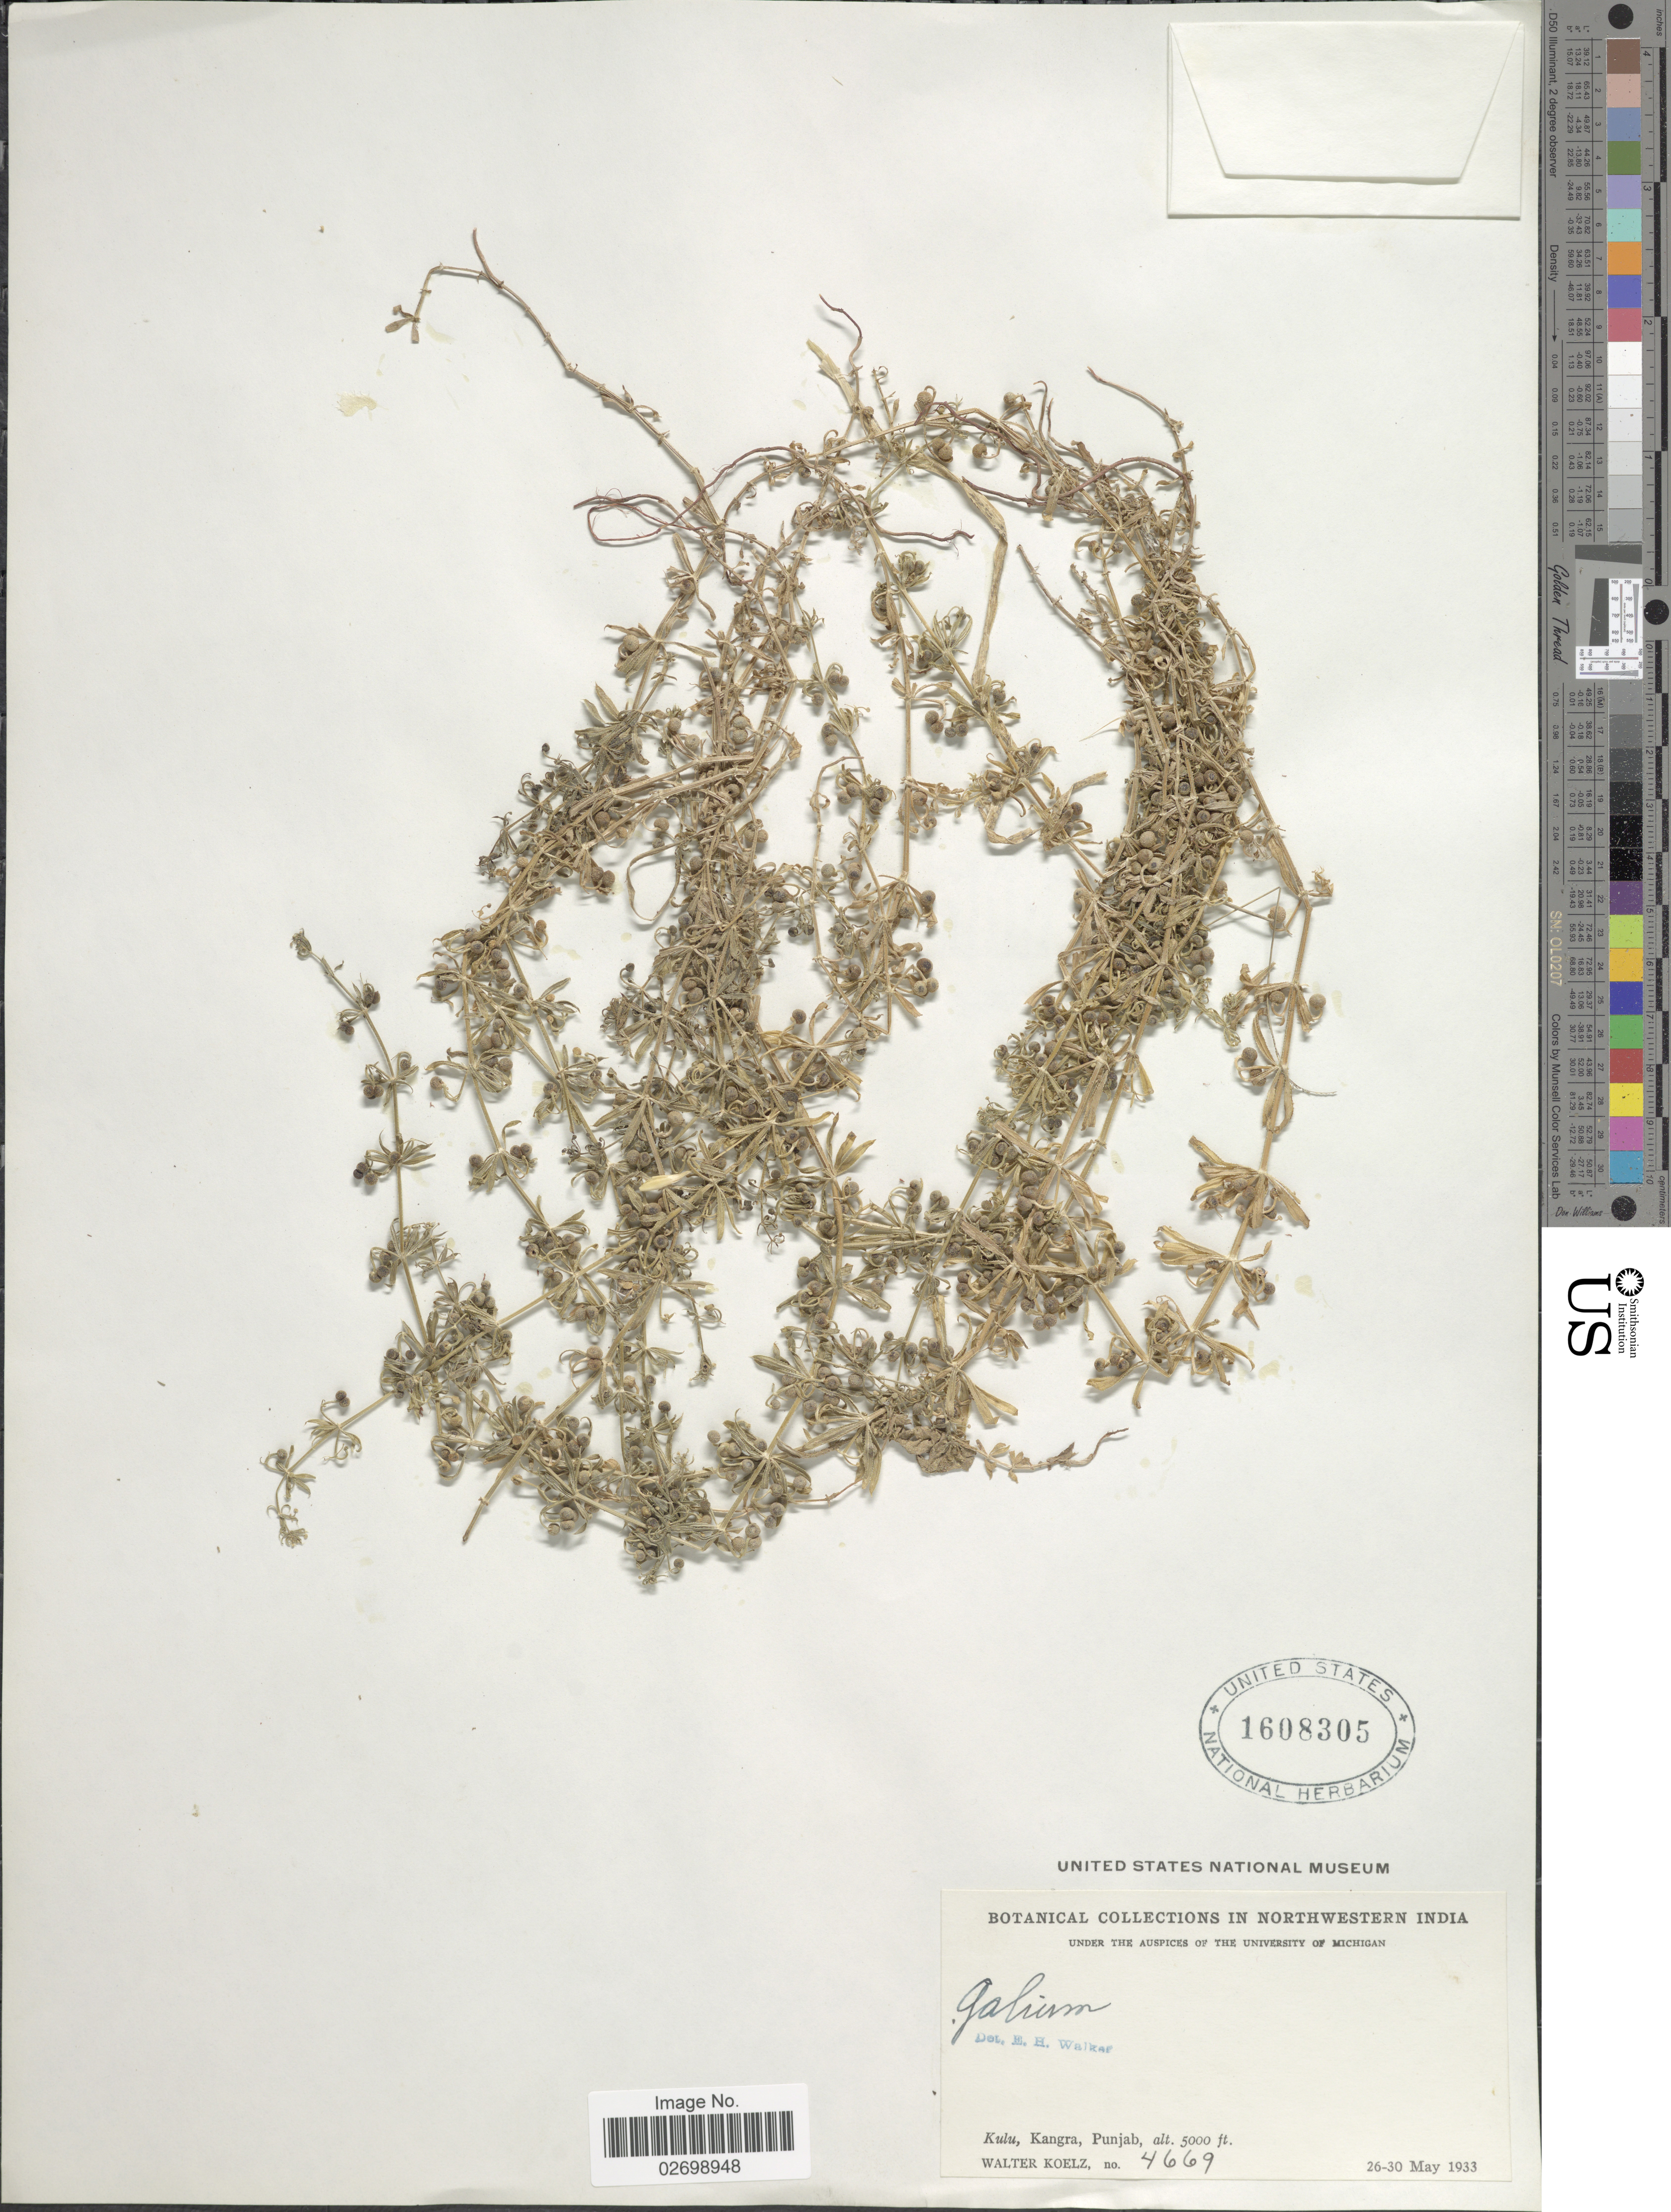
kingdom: Plantae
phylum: Tracheophyta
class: Magnoliopsida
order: Gentianales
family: Rubiaceae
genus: Galium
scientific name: Galium sp.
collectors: W. N. Koelz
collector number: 4669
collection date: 1933-05-26/1933-05-30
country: India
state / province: Punjab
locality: Northwestern India. Kulu, Kangra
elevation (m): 1524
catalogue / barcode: US 1608305